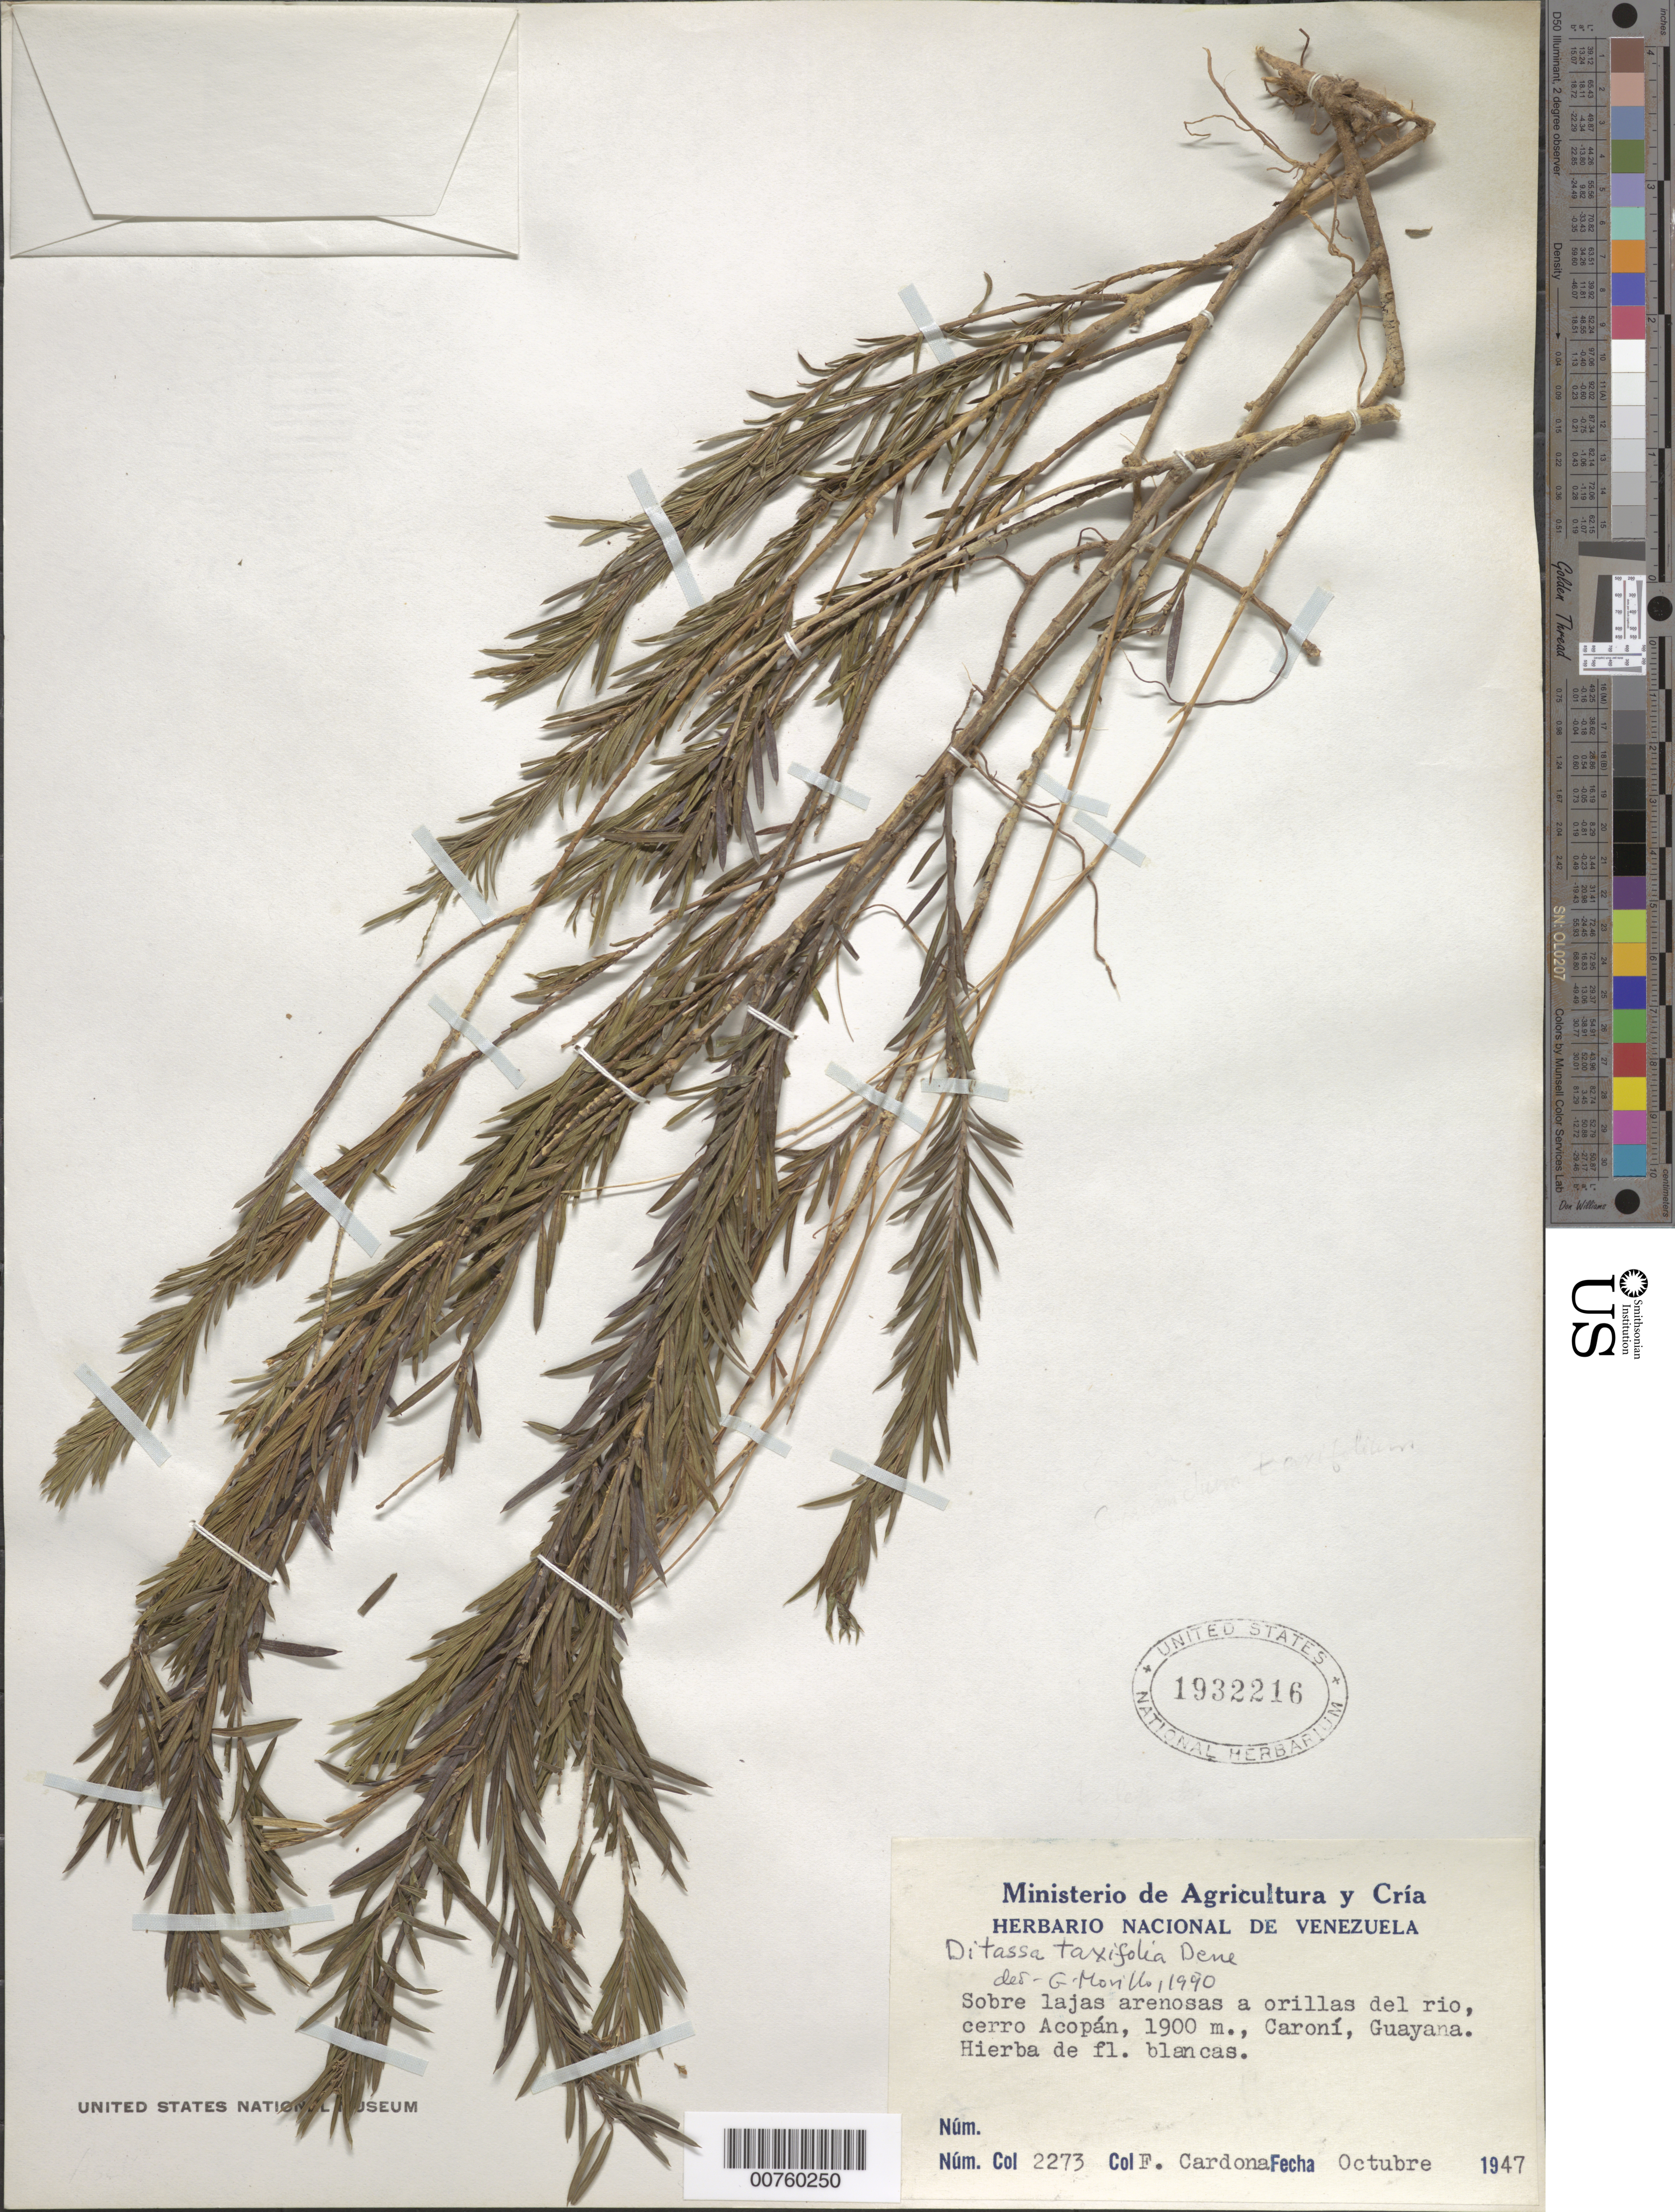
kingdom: Plantae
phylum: Tracheophyta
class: Magnoliopsida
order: Gentianales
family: Apocynaceae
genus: Ditassa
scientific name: Ditassa taxifolia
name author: Decne.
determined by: Morillo, G. N.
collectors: F. Cardona Puig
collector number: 2273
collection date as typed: Oct-47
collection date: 1947-10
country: Venezuela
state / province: Bolívar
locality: Cerro Acopán, Río Caroní, Guayana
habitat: Sobre lajas arenosas a orillas del rio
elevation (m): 1900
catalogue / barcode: US 1932216